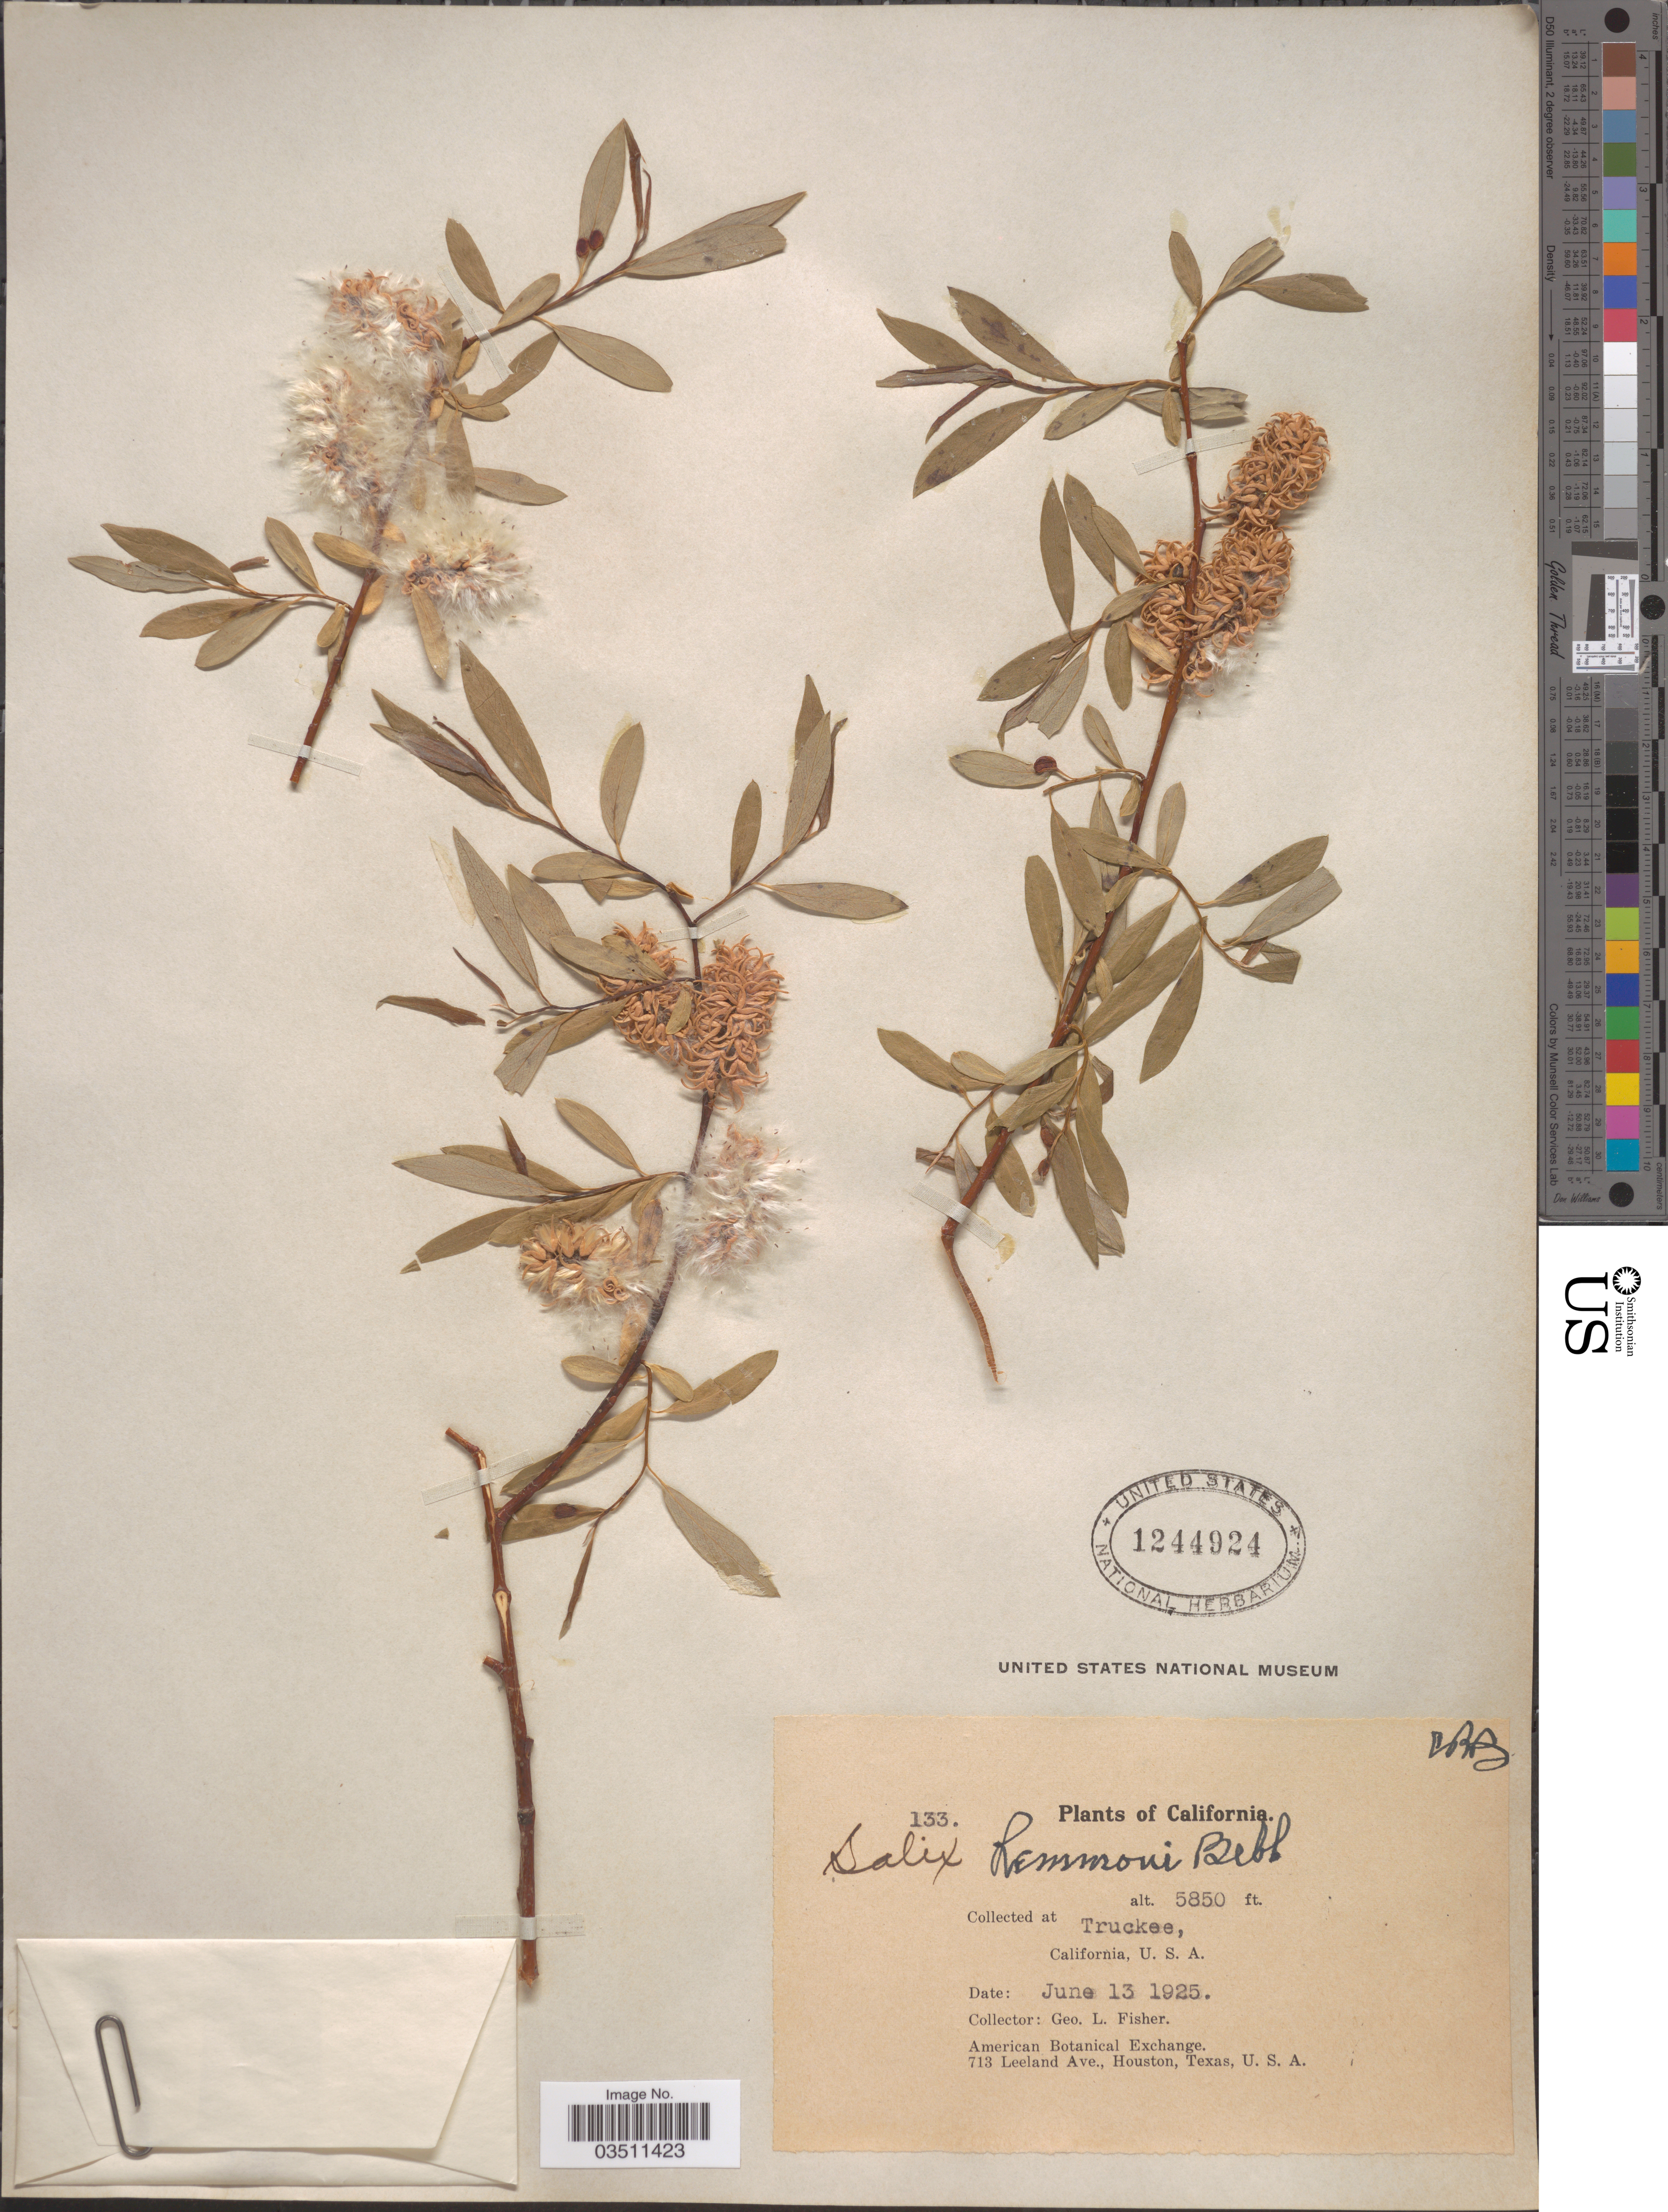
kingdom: Plantae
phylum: Tracheophyta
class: Magnoliopsida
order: Malpighiales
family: Salicaceae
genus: Salix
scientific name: Salix lemmonii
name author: Bebb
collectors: G. L. Fisher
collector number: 133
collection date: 1925-06-13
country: United States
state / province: California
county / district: Nevada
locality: Truckee.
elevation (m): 1783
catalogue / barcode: US 1244924